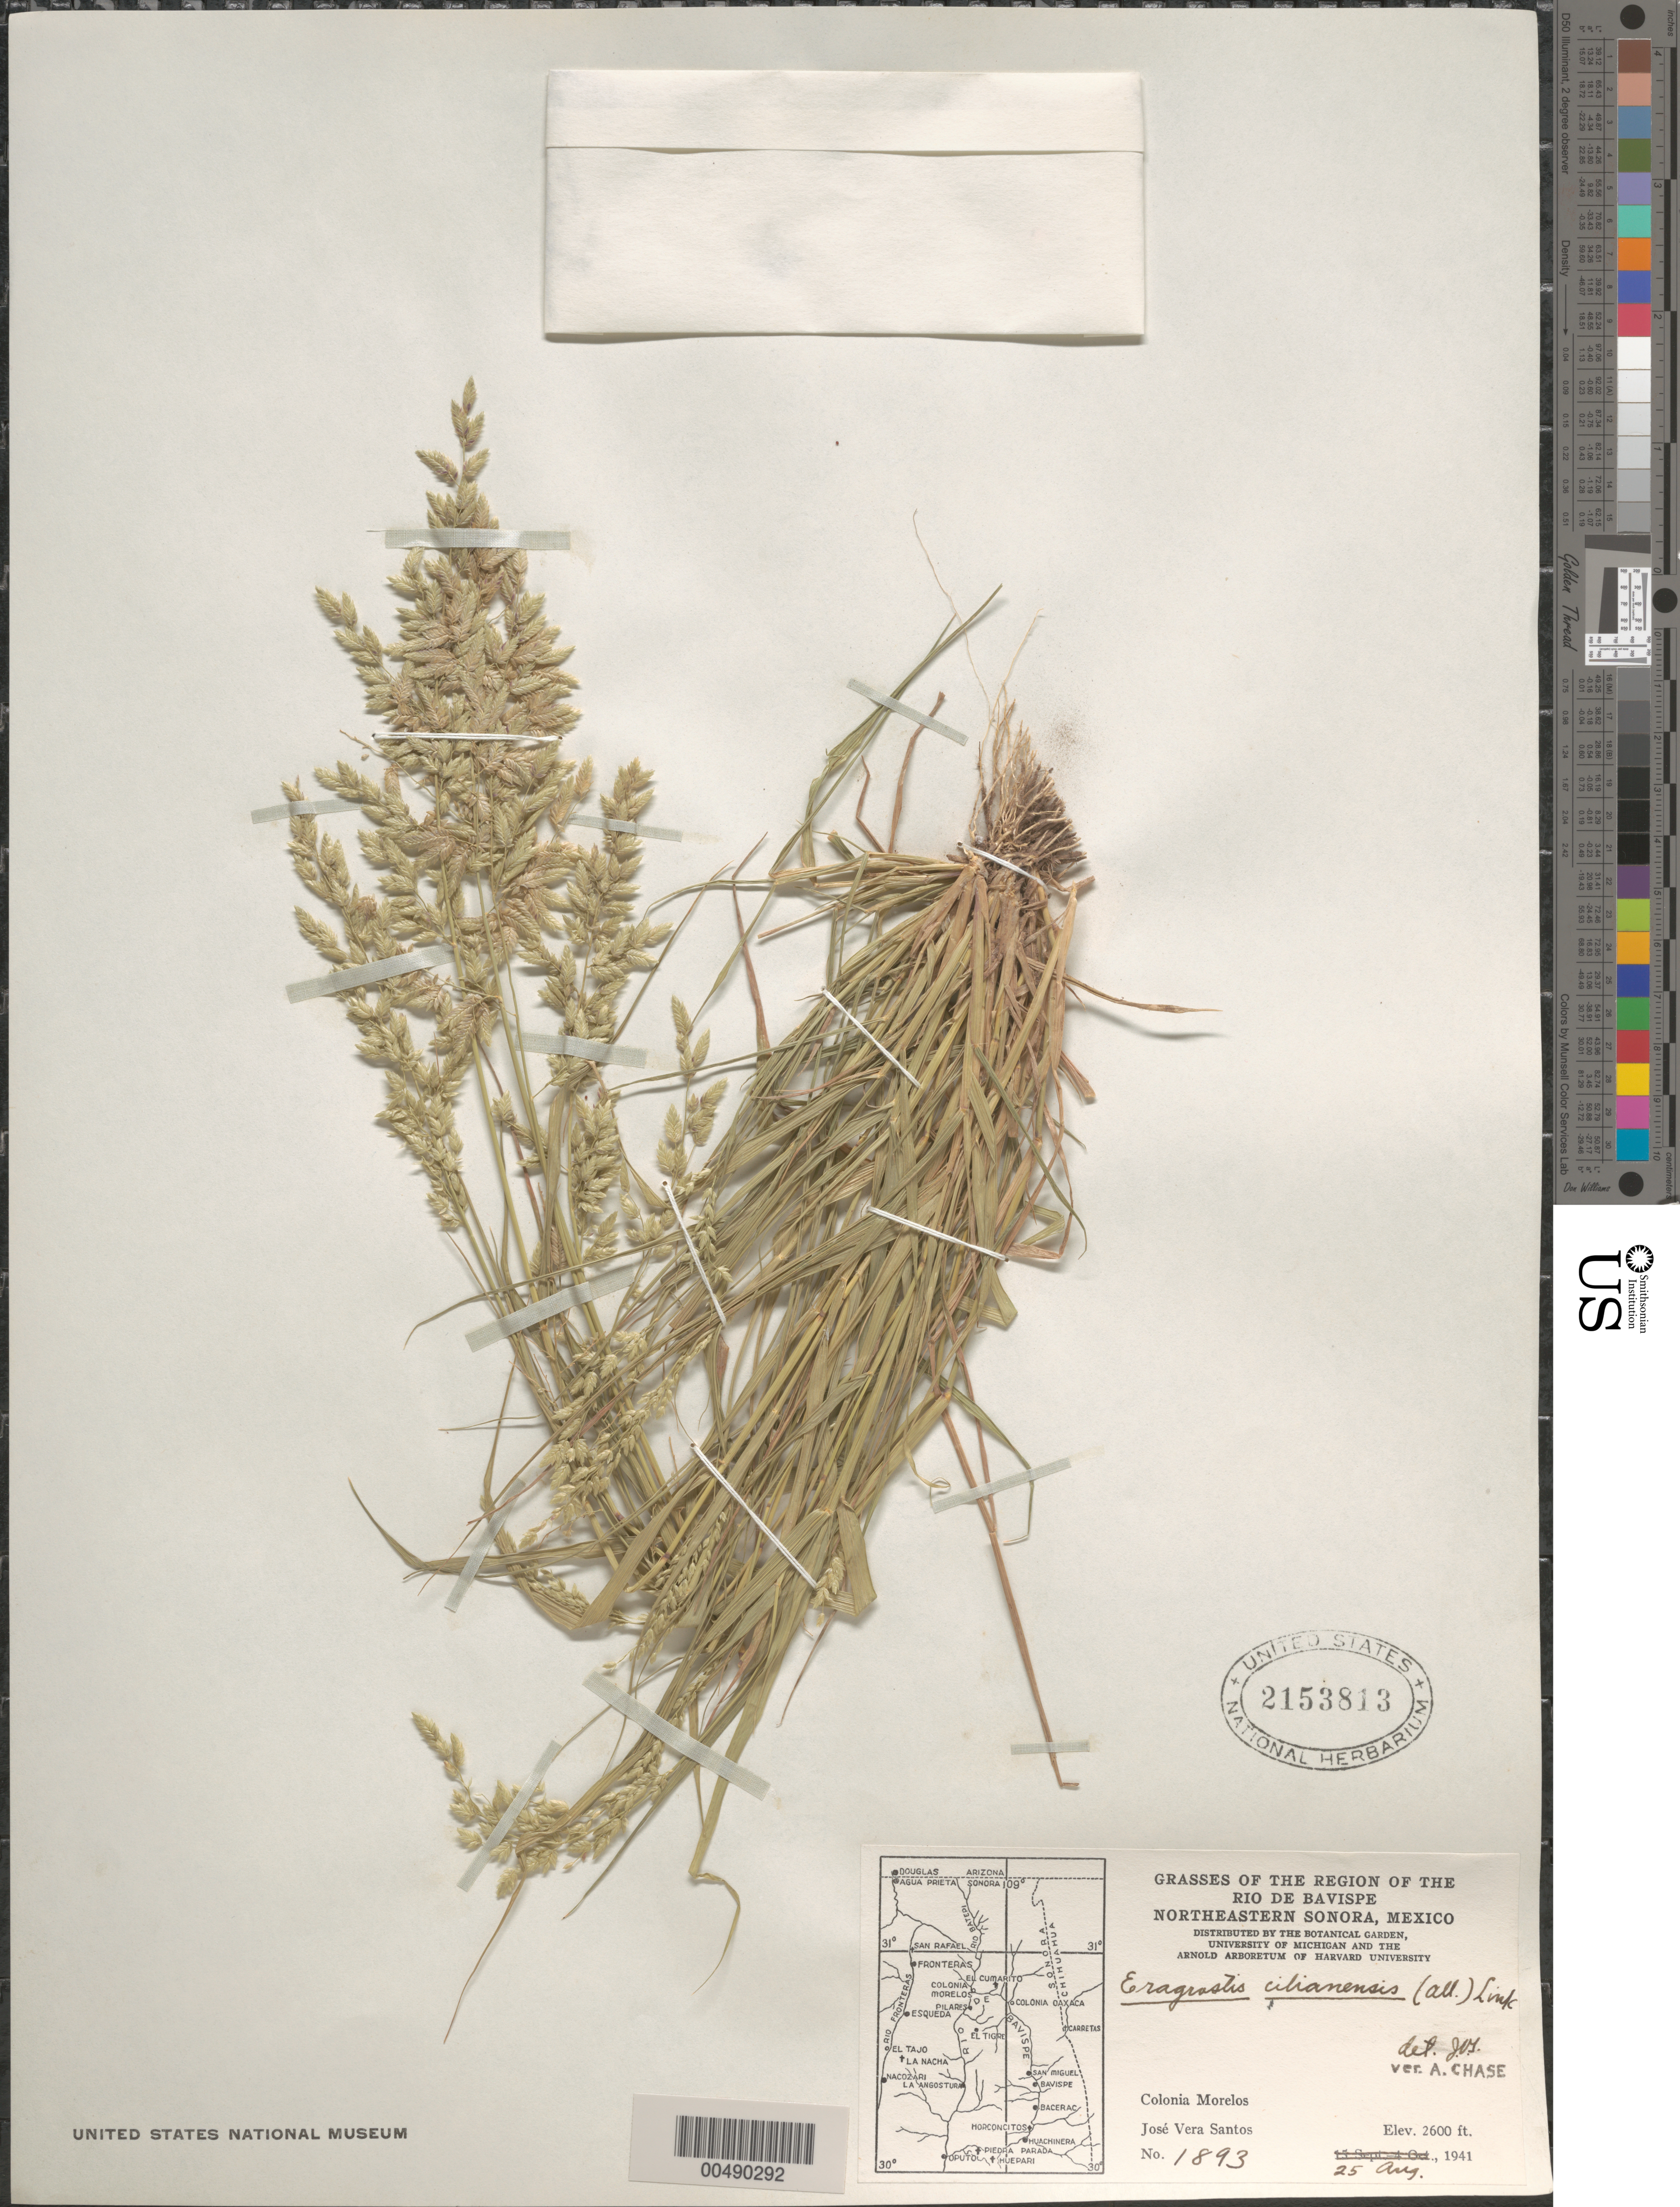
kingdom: Plantae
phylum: Tracheophyta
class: Liliopsida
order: Poales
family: Poaceae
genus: Eragrostis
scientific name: Eragrostis cilianensis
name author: (Bellardi) Vignolo ex Janch.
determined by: Chase, [M.] Agnes, (US)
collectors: J. V. Santos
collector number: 1893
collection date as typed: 25 Aug 1941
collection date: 1941-08-25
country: Mexico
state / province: Sonora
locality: Region of the Rio de Bavispe, NE Sonora, Colonia Morelos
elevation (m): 792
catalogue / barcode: US 2153813